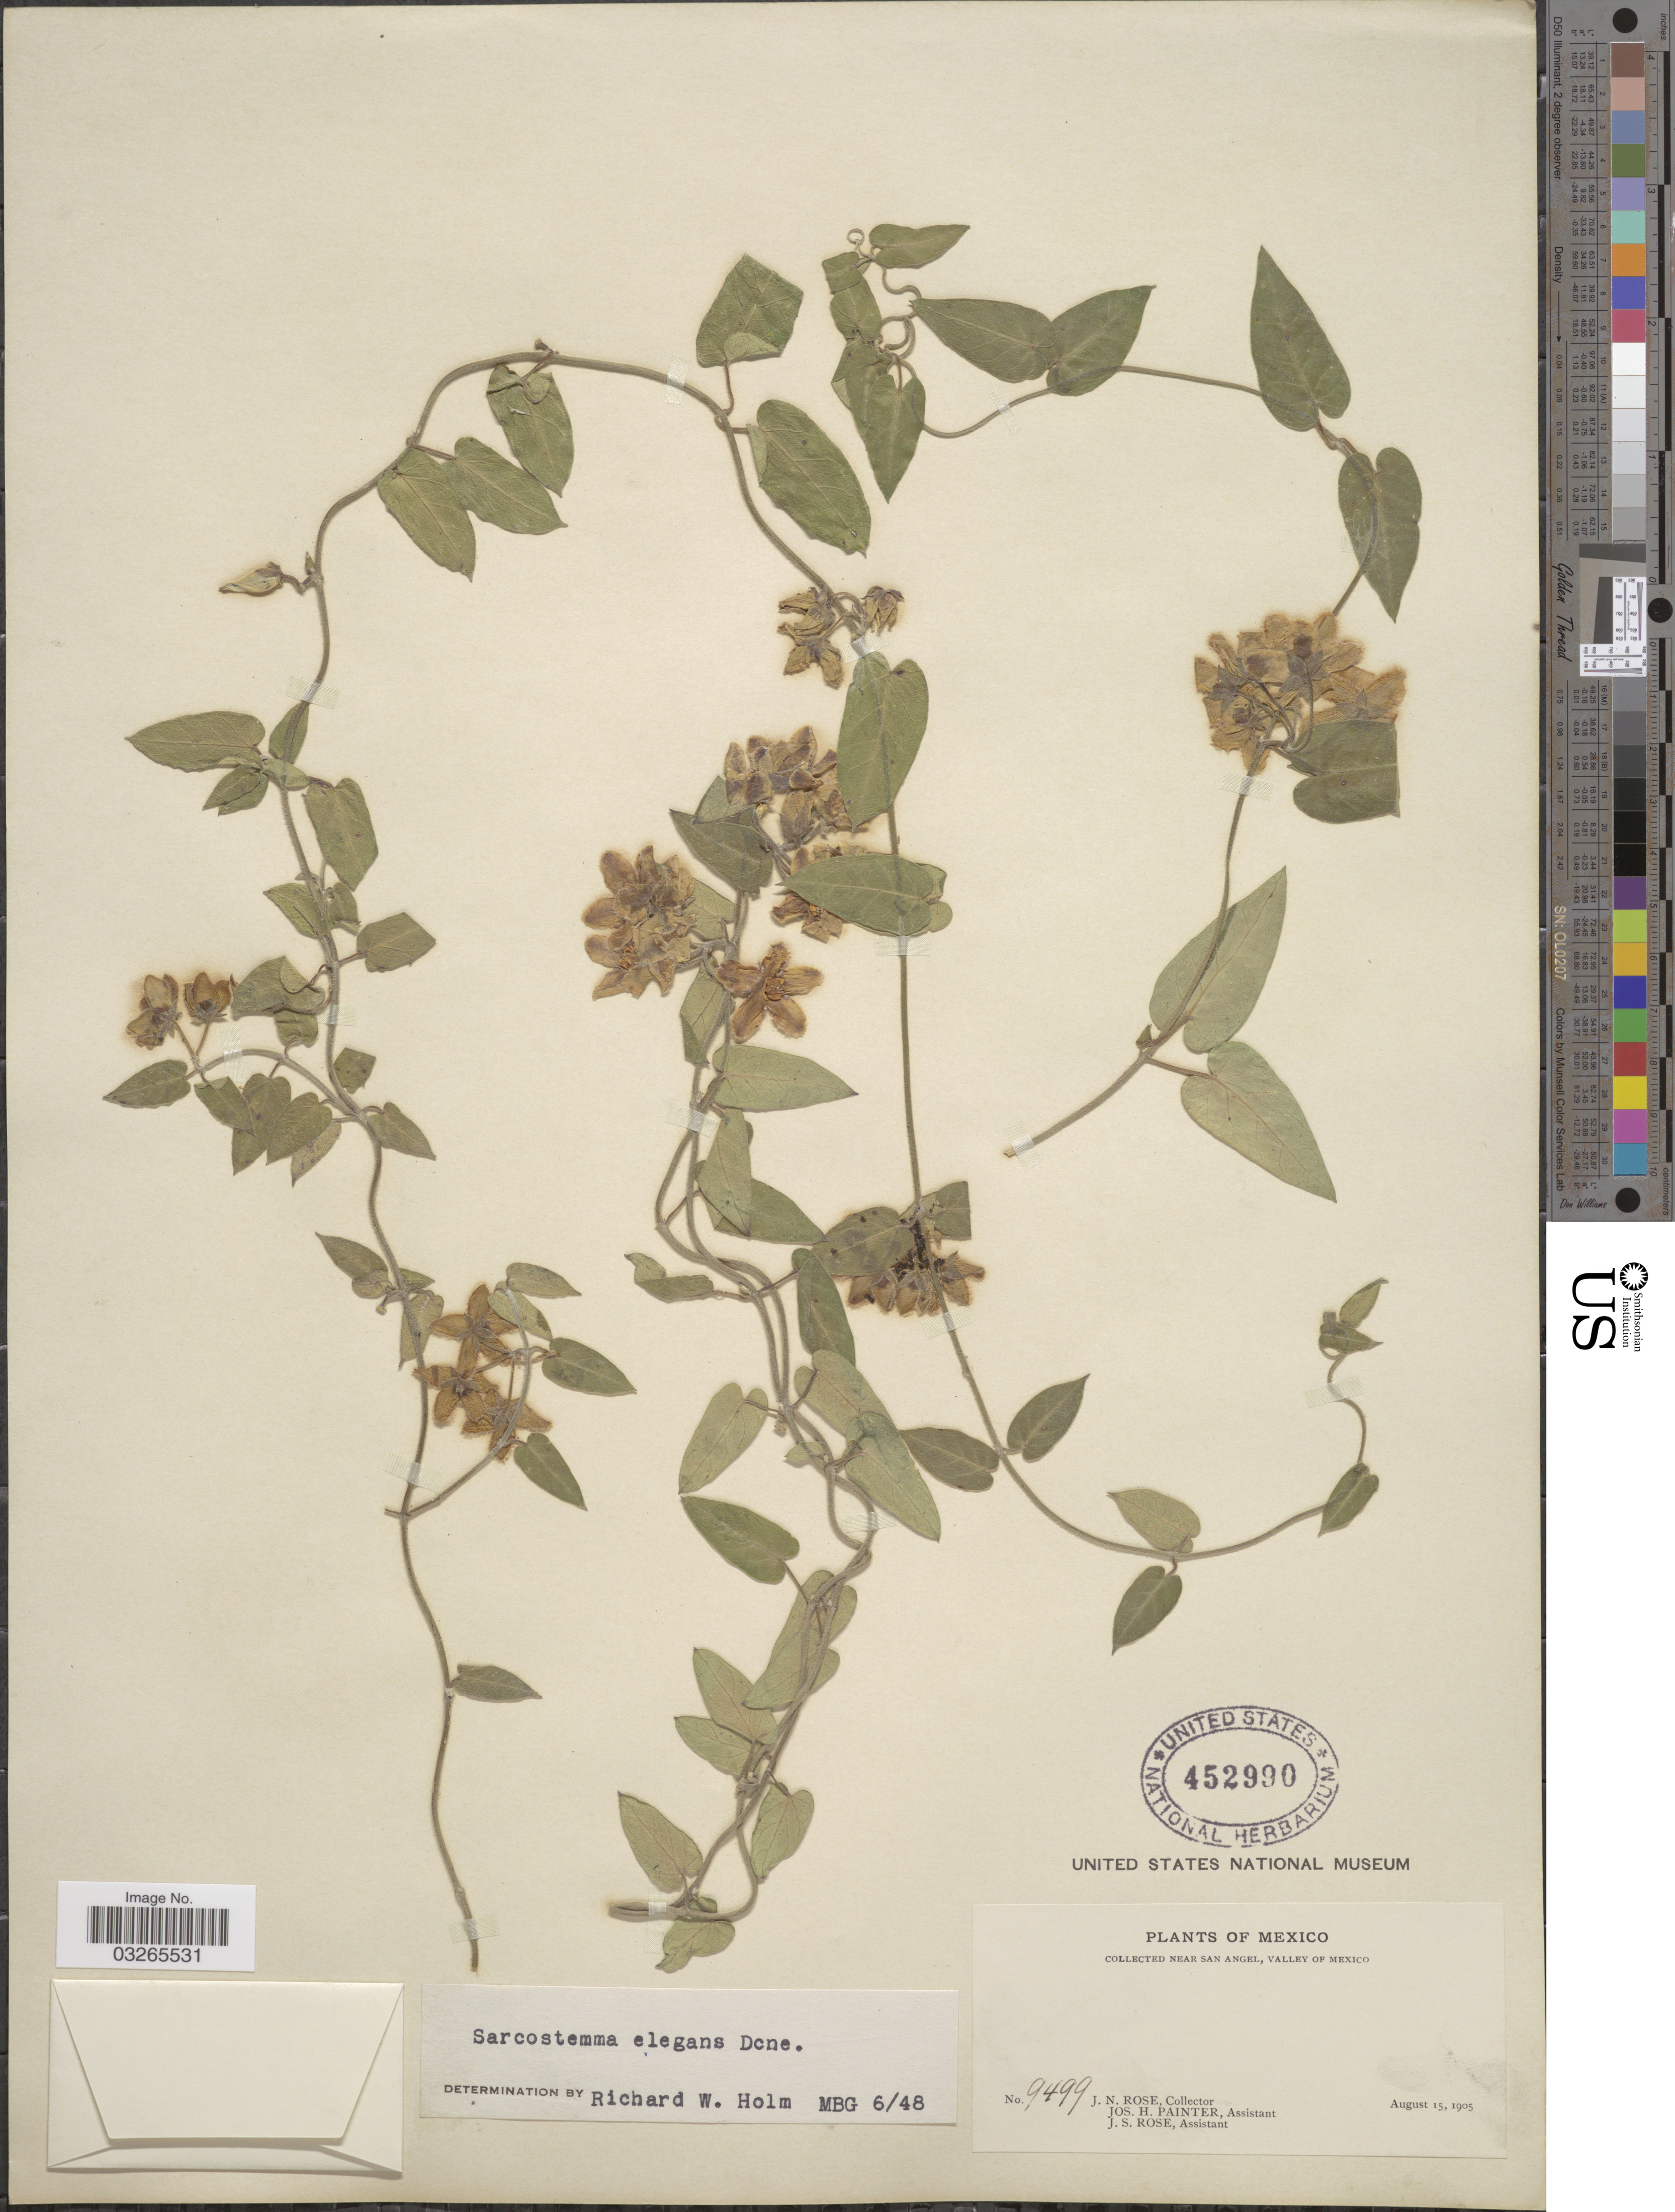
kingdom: Plantae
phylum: Tracheophyta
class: Magnoliopsida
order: Gentianales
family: Apocynaceae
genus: Sarcostemma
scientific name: Sarcostemma elegans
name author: Decne.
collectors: J. N. Rose, J. H. Painter & J. S. Rose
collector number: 9499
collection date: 1905-08-15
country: Mexico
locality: Near San Angel, Valley of Mexico.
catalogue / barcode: US 452990